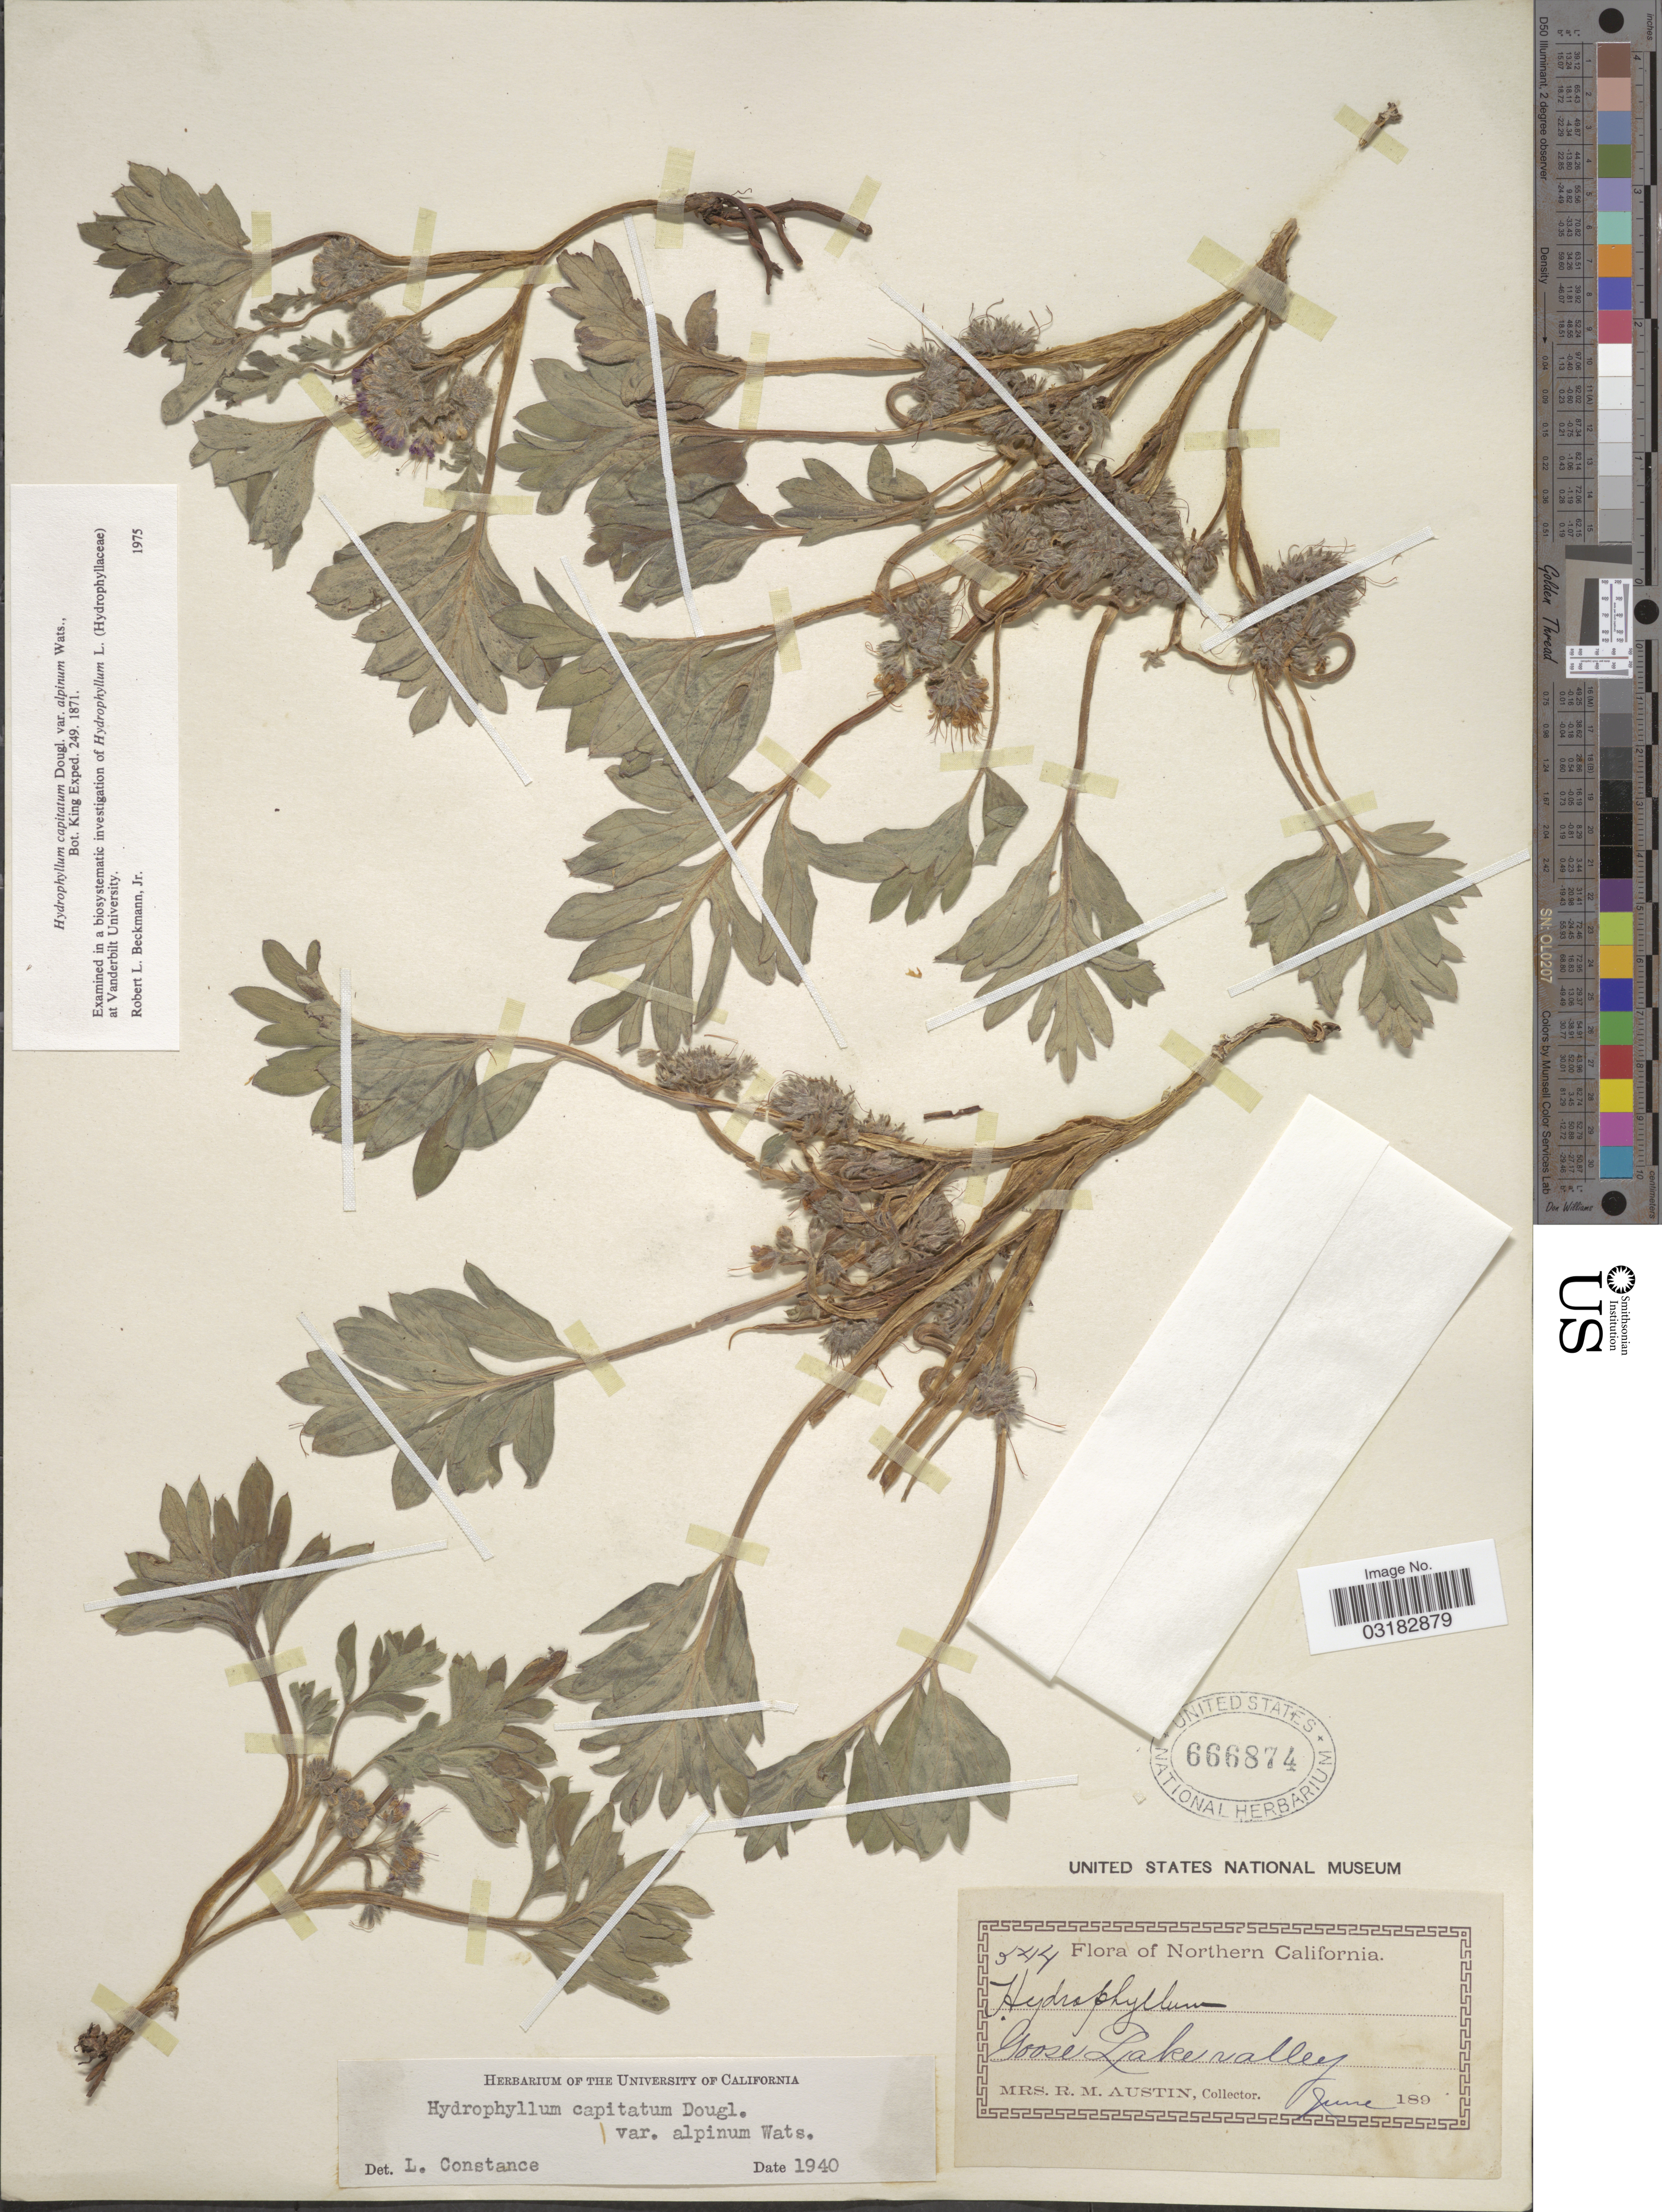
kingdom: Plantae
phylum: Tracheophyta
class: Magnoliopsida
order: Boraginales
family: Hydrophyllaceae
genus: Hydrophyllum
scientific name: Hydrophyllum capitatum var. alpinum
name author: S. Watson in C. King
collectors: R. Austin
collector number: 544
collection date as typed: June 189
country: United States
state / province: California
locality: Northern California. Goose Lake valley.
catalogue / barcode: US 666874